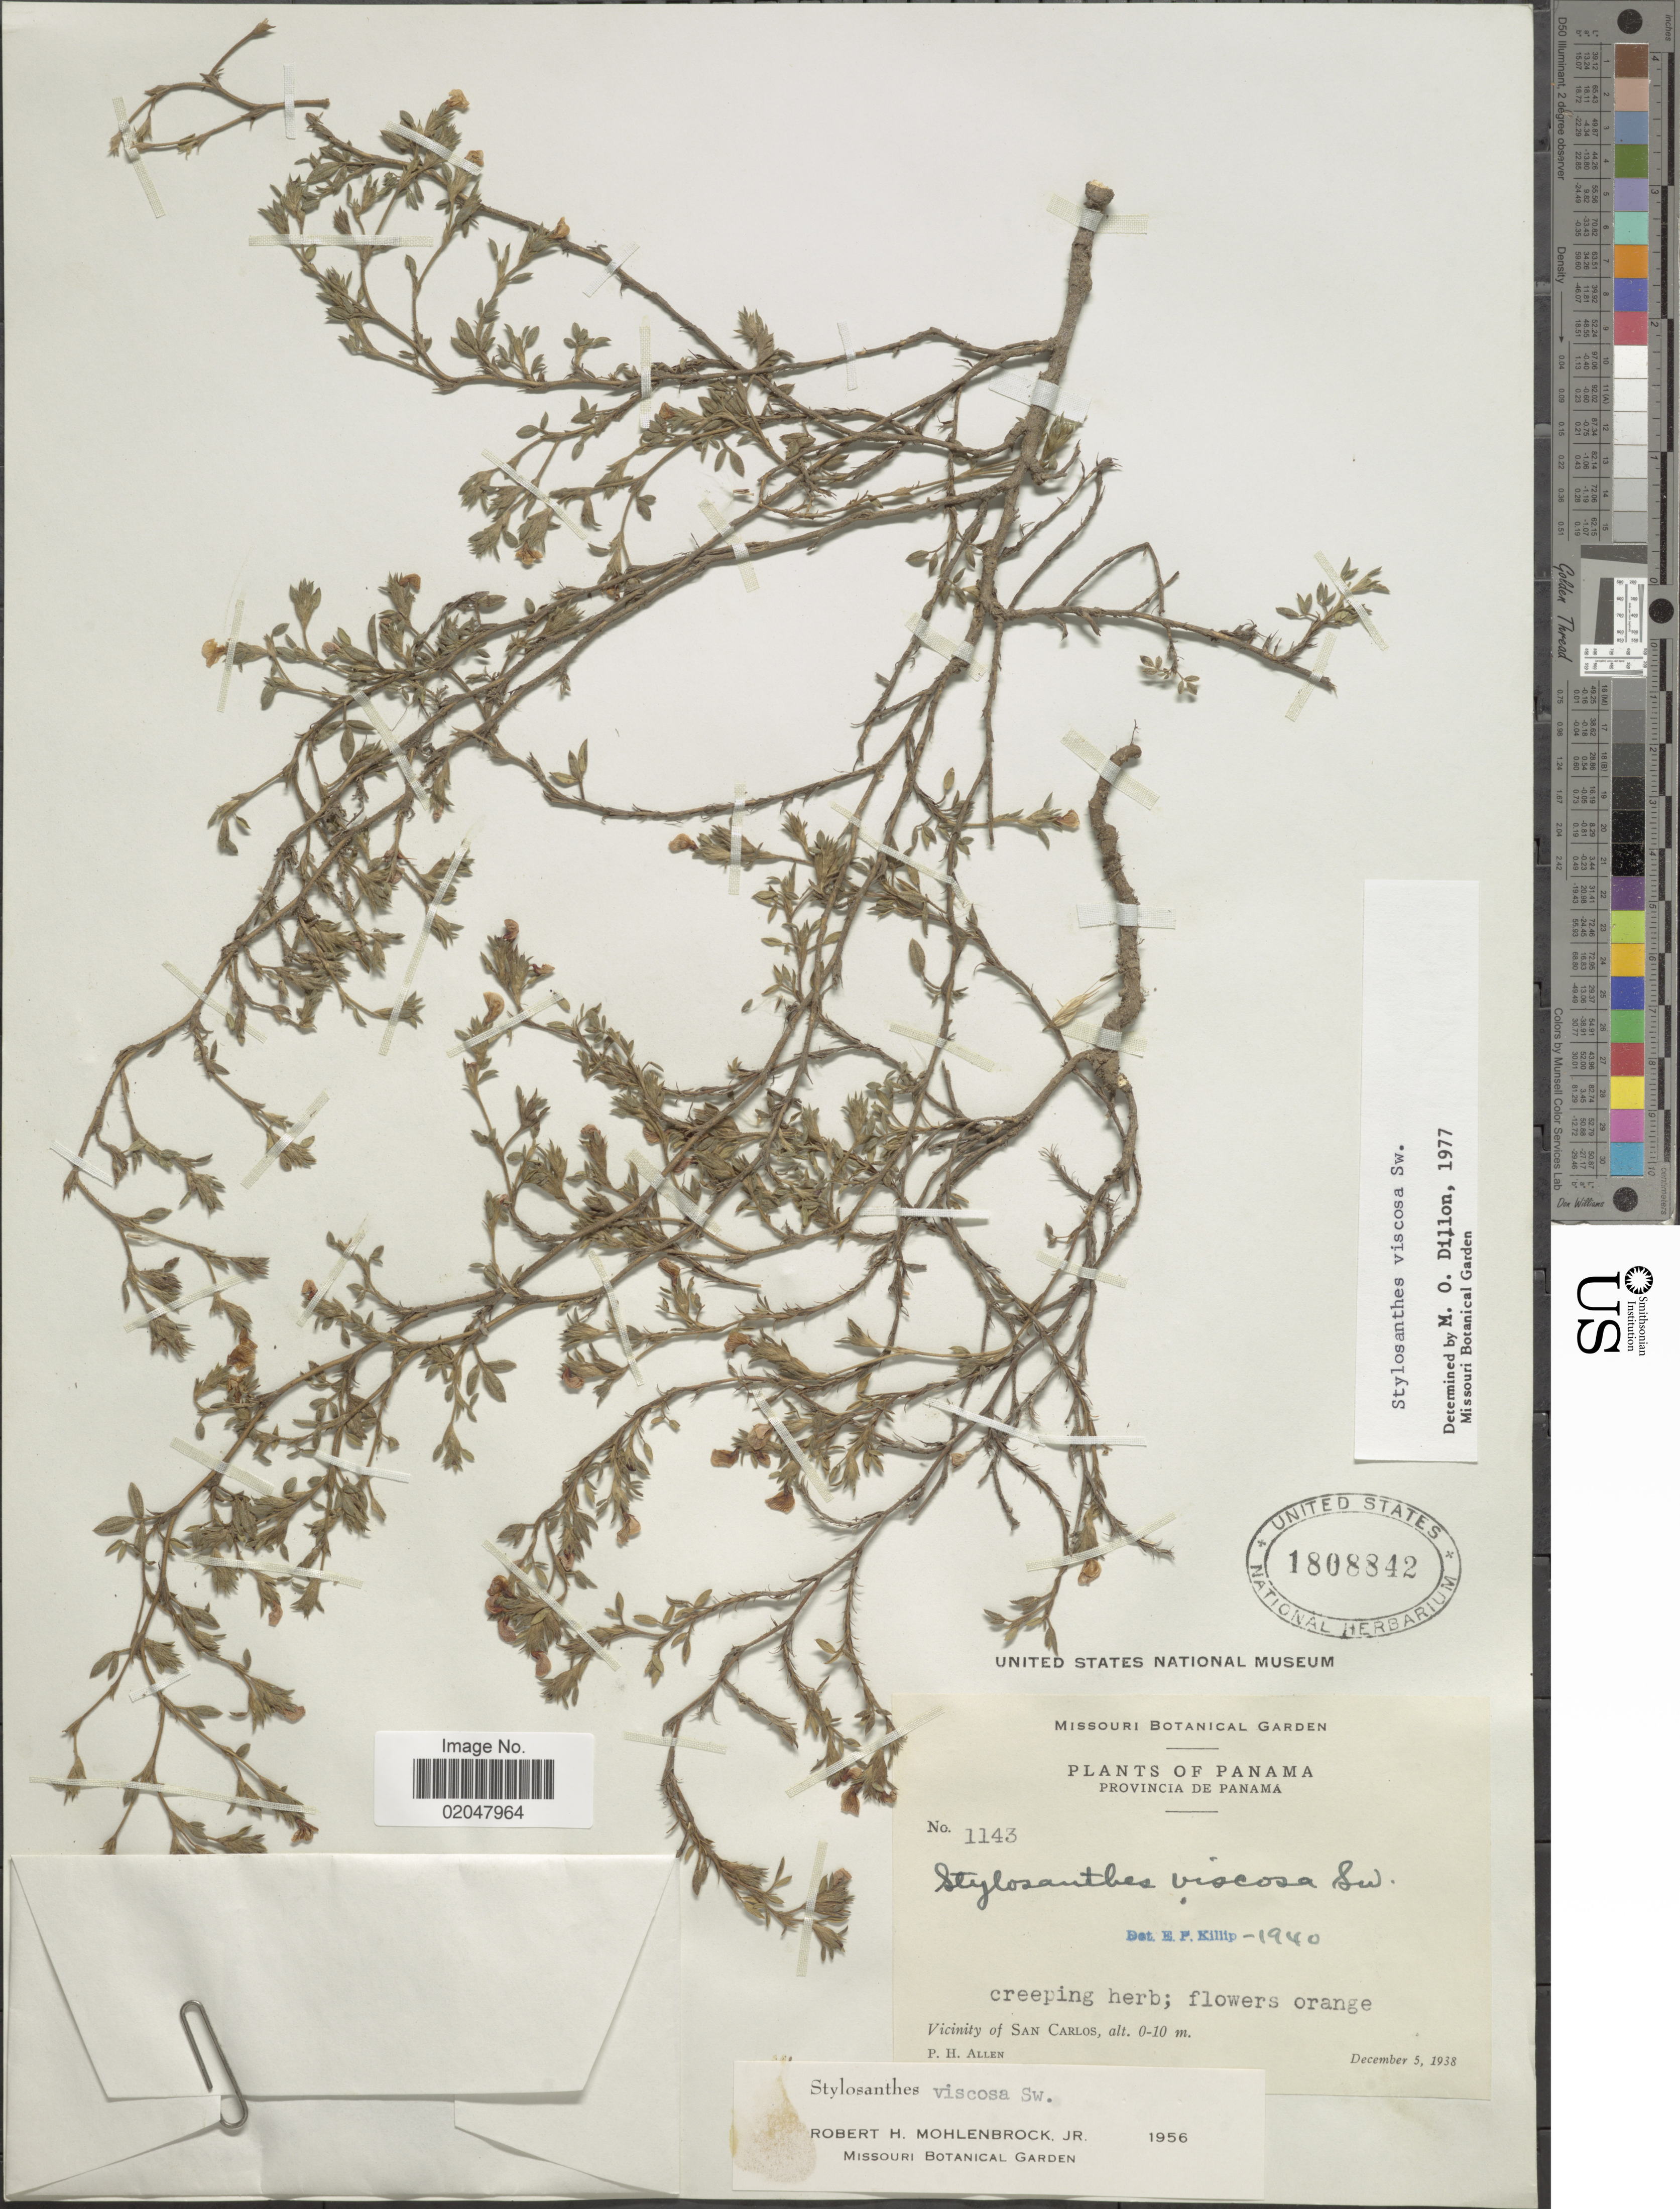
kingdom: Plantae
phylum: Tracheophyta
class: Magnoliopsida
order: Fabales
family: Fabaceae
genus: Stylosanthes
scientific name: Stylosanthes viscosa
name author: Sw.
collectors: P. H. Allen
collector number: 1143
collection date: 1938-12-05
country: Panama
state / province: Panamá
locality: Vicinity of San Carlos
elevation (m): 0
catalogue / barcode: US 1808842